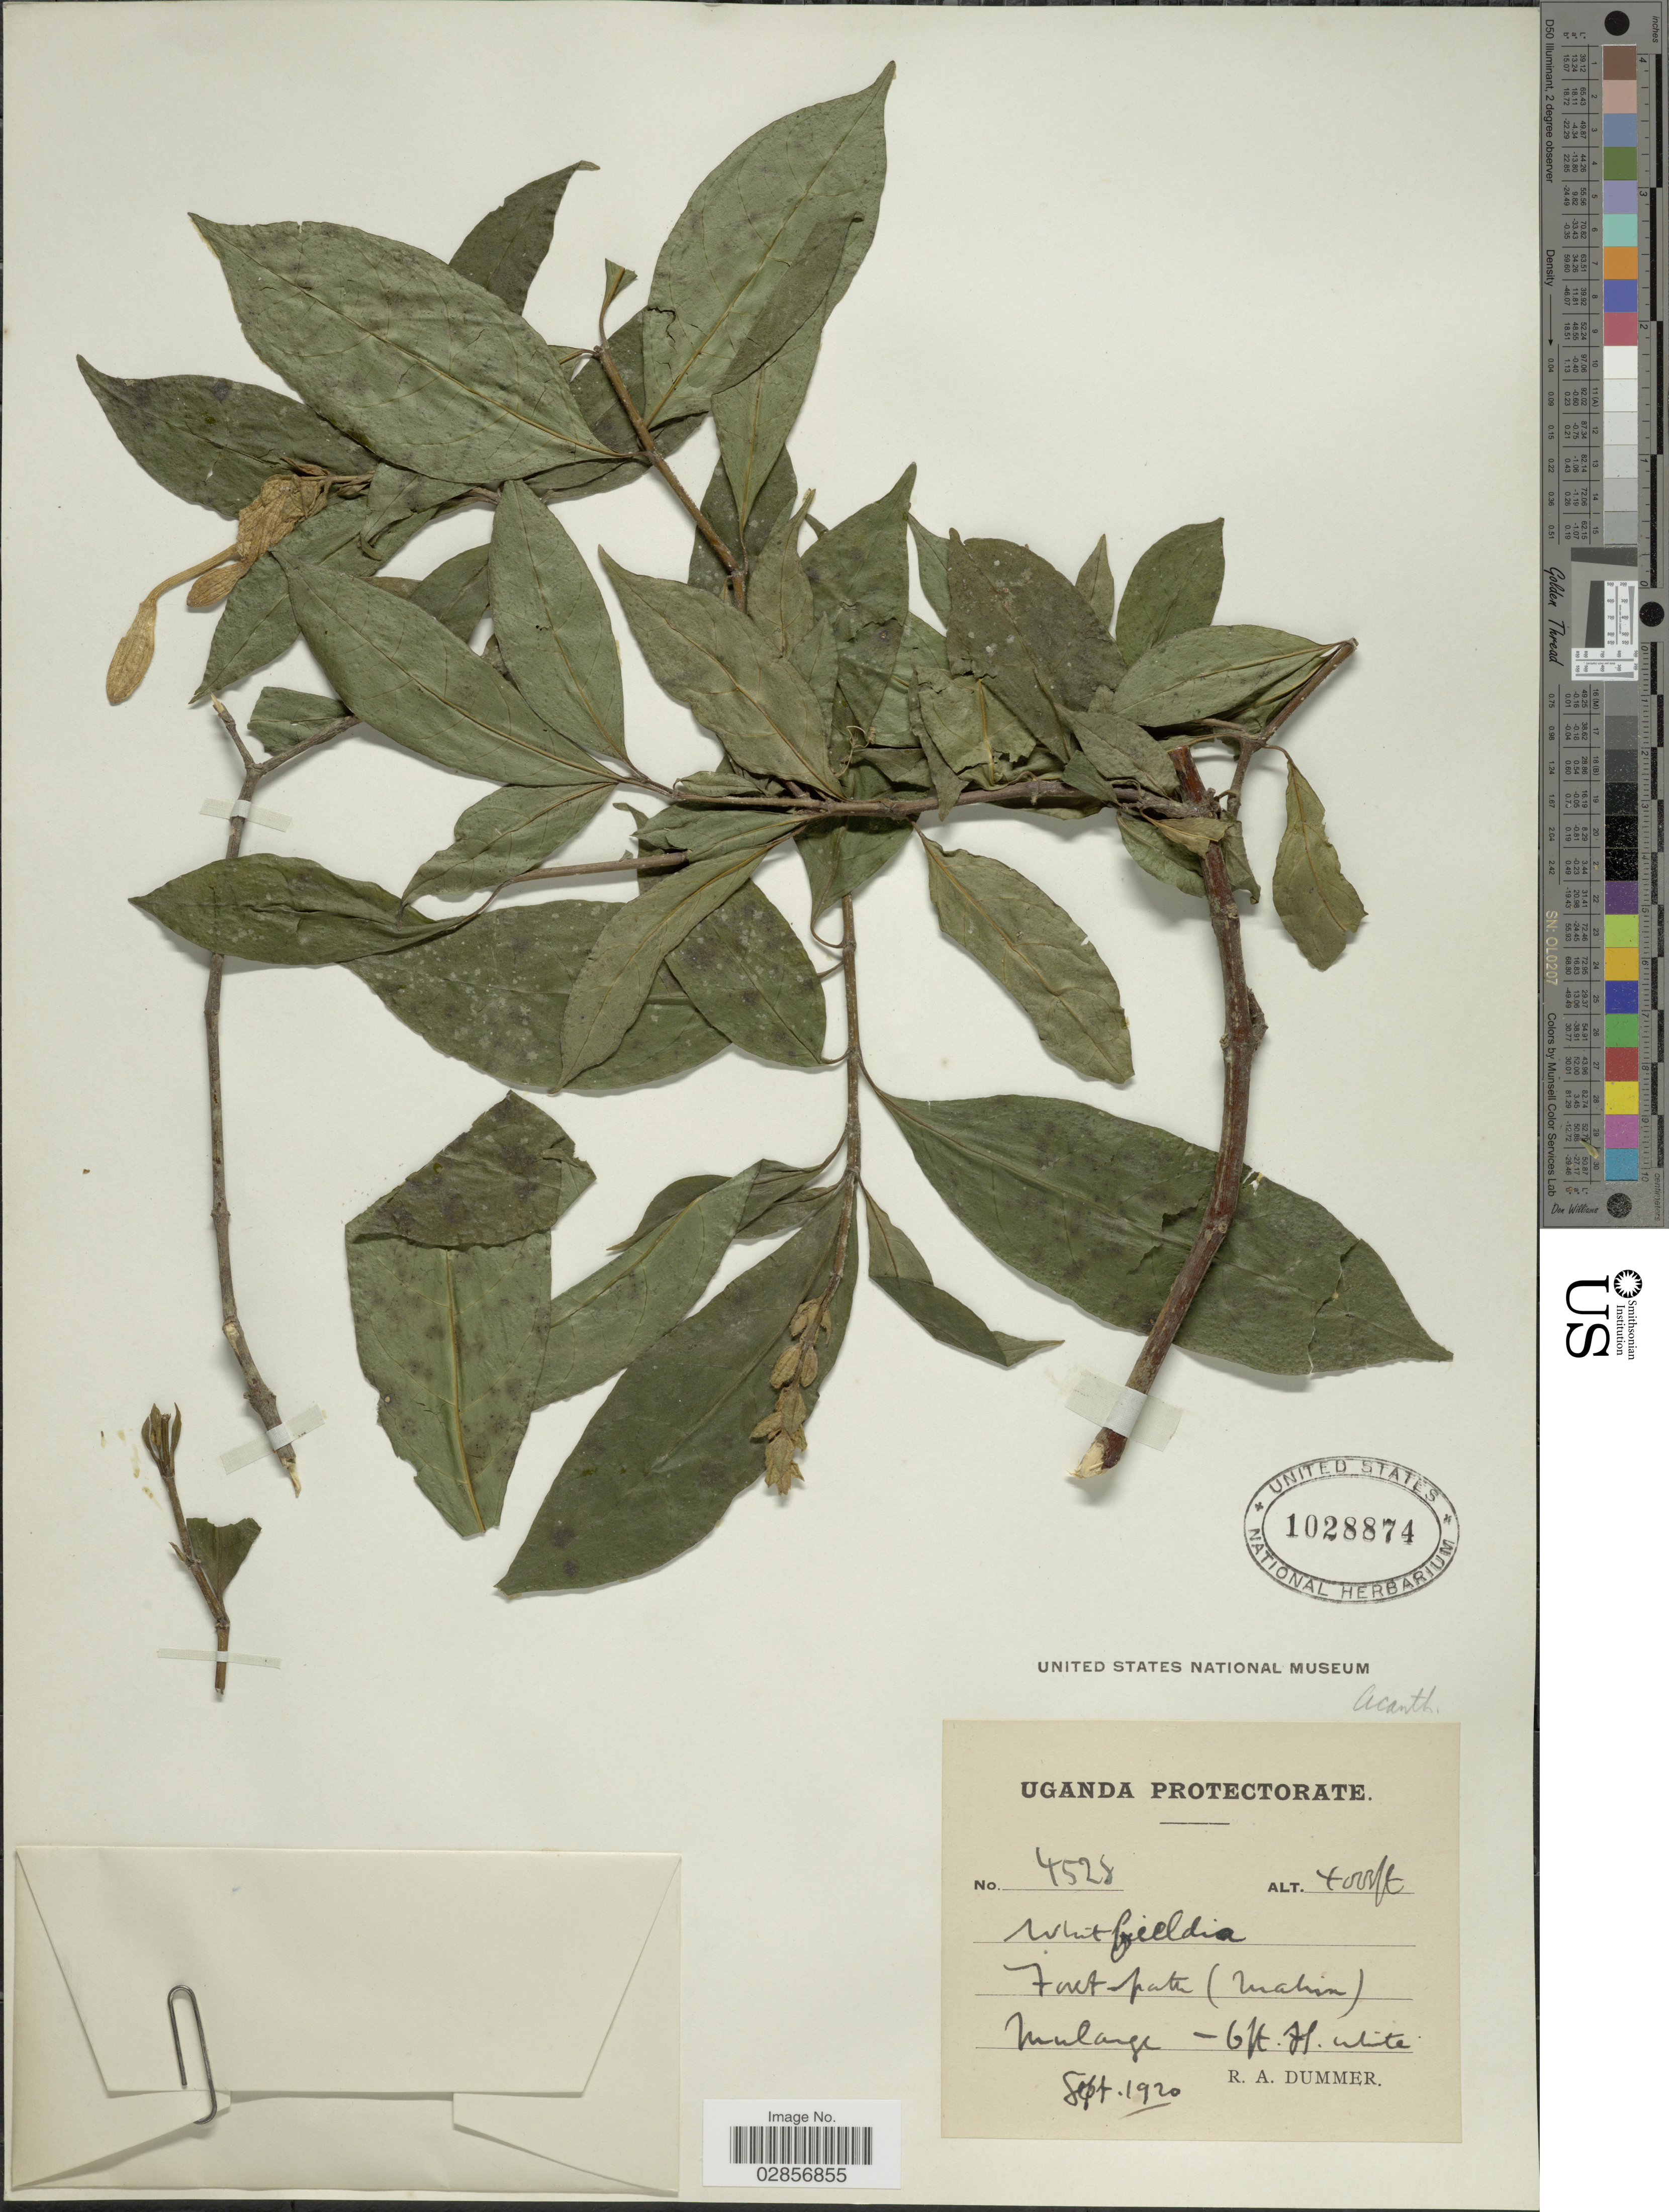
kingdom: Plantae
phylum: Tracheophyta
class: Magnoliopsida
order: Lamiales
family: Acanthaceae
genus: Whitfieldia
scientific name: Whitfieldia sp.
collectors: R. A. Dümmer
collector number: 4528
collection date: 1920-09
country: Uganda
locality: Mulange. Uganda Protectorate.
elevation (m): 1219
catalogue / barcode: US 1028874